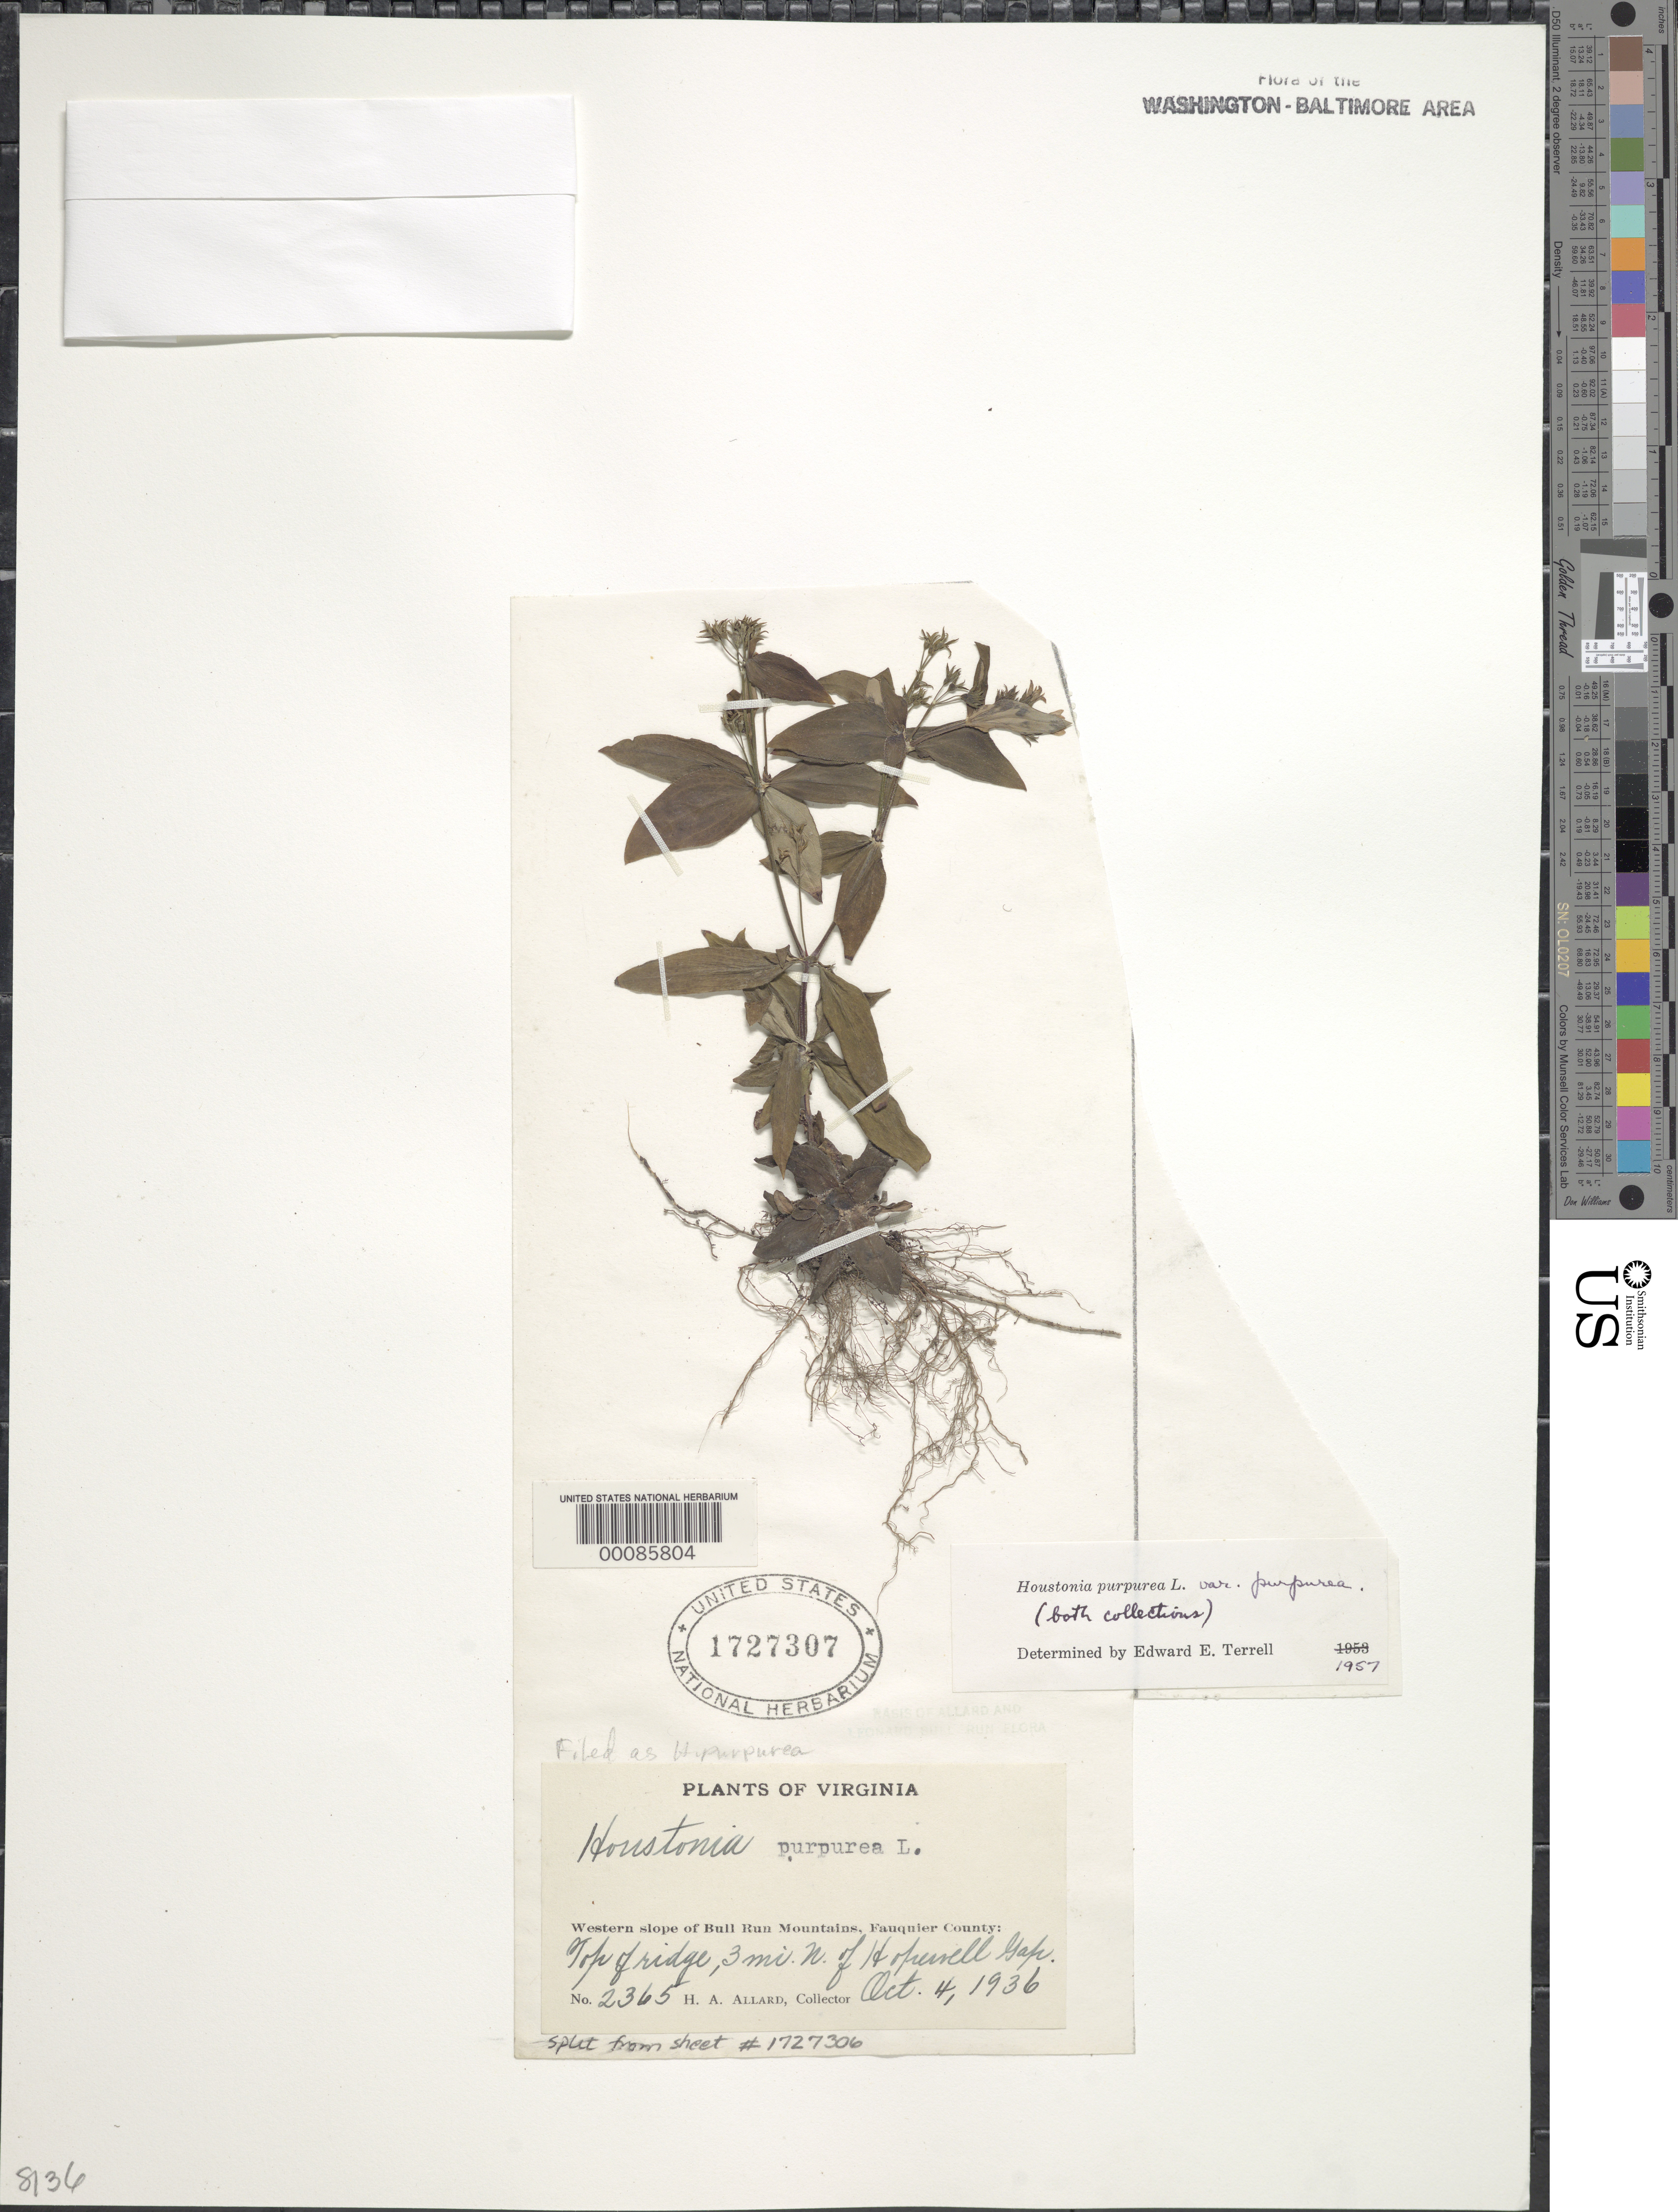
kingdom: Plantae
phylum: Tracheophyta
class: Magnoliopsida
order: Gentianales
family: Rubiaceae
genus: Houstonia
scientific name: Houstonia purpurea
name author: L.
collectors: H. A. Allard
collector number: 2365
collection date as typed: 04 Oct 1936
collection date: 1936-10-04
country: United States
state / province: Virginia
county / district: Fauquier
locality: Hopewell Gap, west slope of Bull Run Mts.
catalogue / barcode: US 1727307